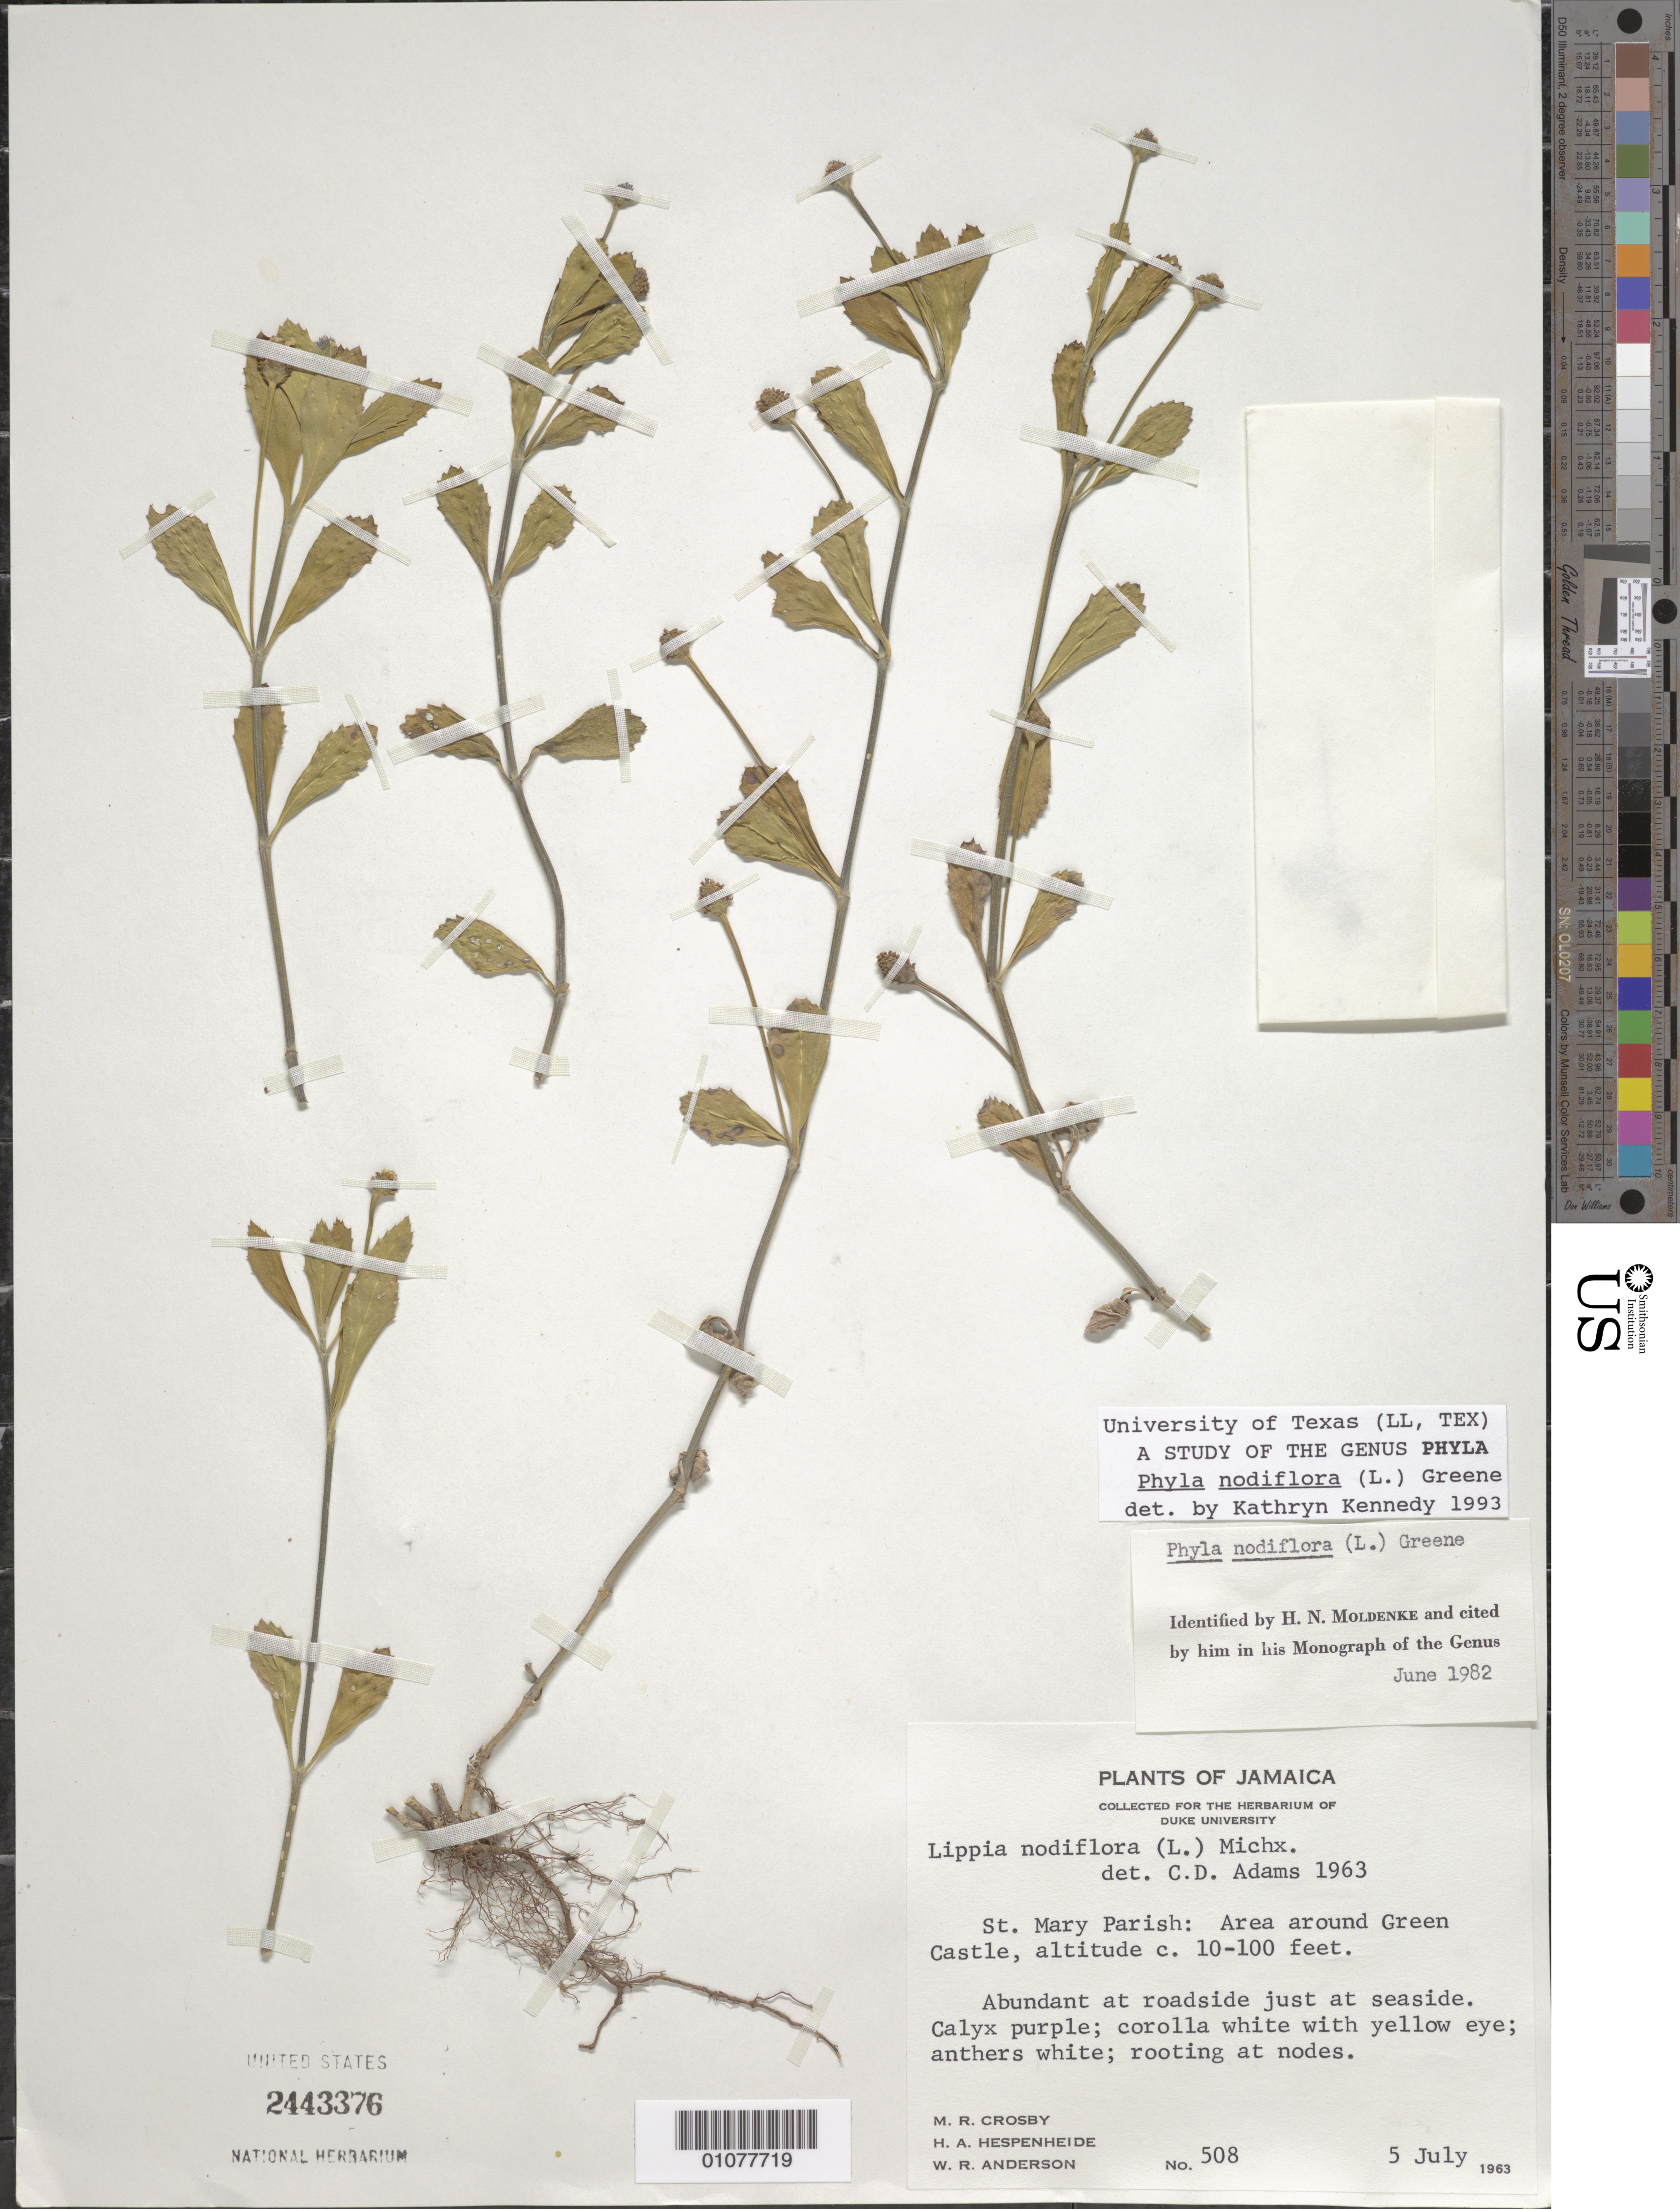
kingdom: Plantae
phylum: Tracheophyta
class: Magnoliopsida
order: Lamiales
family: Verbenaceae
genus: Phyla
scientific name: Phyla nodiflora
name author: (L.) Greene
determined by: Kennedy, K.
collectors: M. R. Crosby, H. A. Hespenheide & W. R. Anderson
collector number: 508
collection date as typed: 05 Jul 1963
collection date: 1963-07-05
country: Jamaica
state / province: Saint Mary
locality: St. Mary Parish: area around Green Castle.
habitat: Abundant on roadside just at seaside.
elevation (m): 3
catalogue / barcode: US 2443376